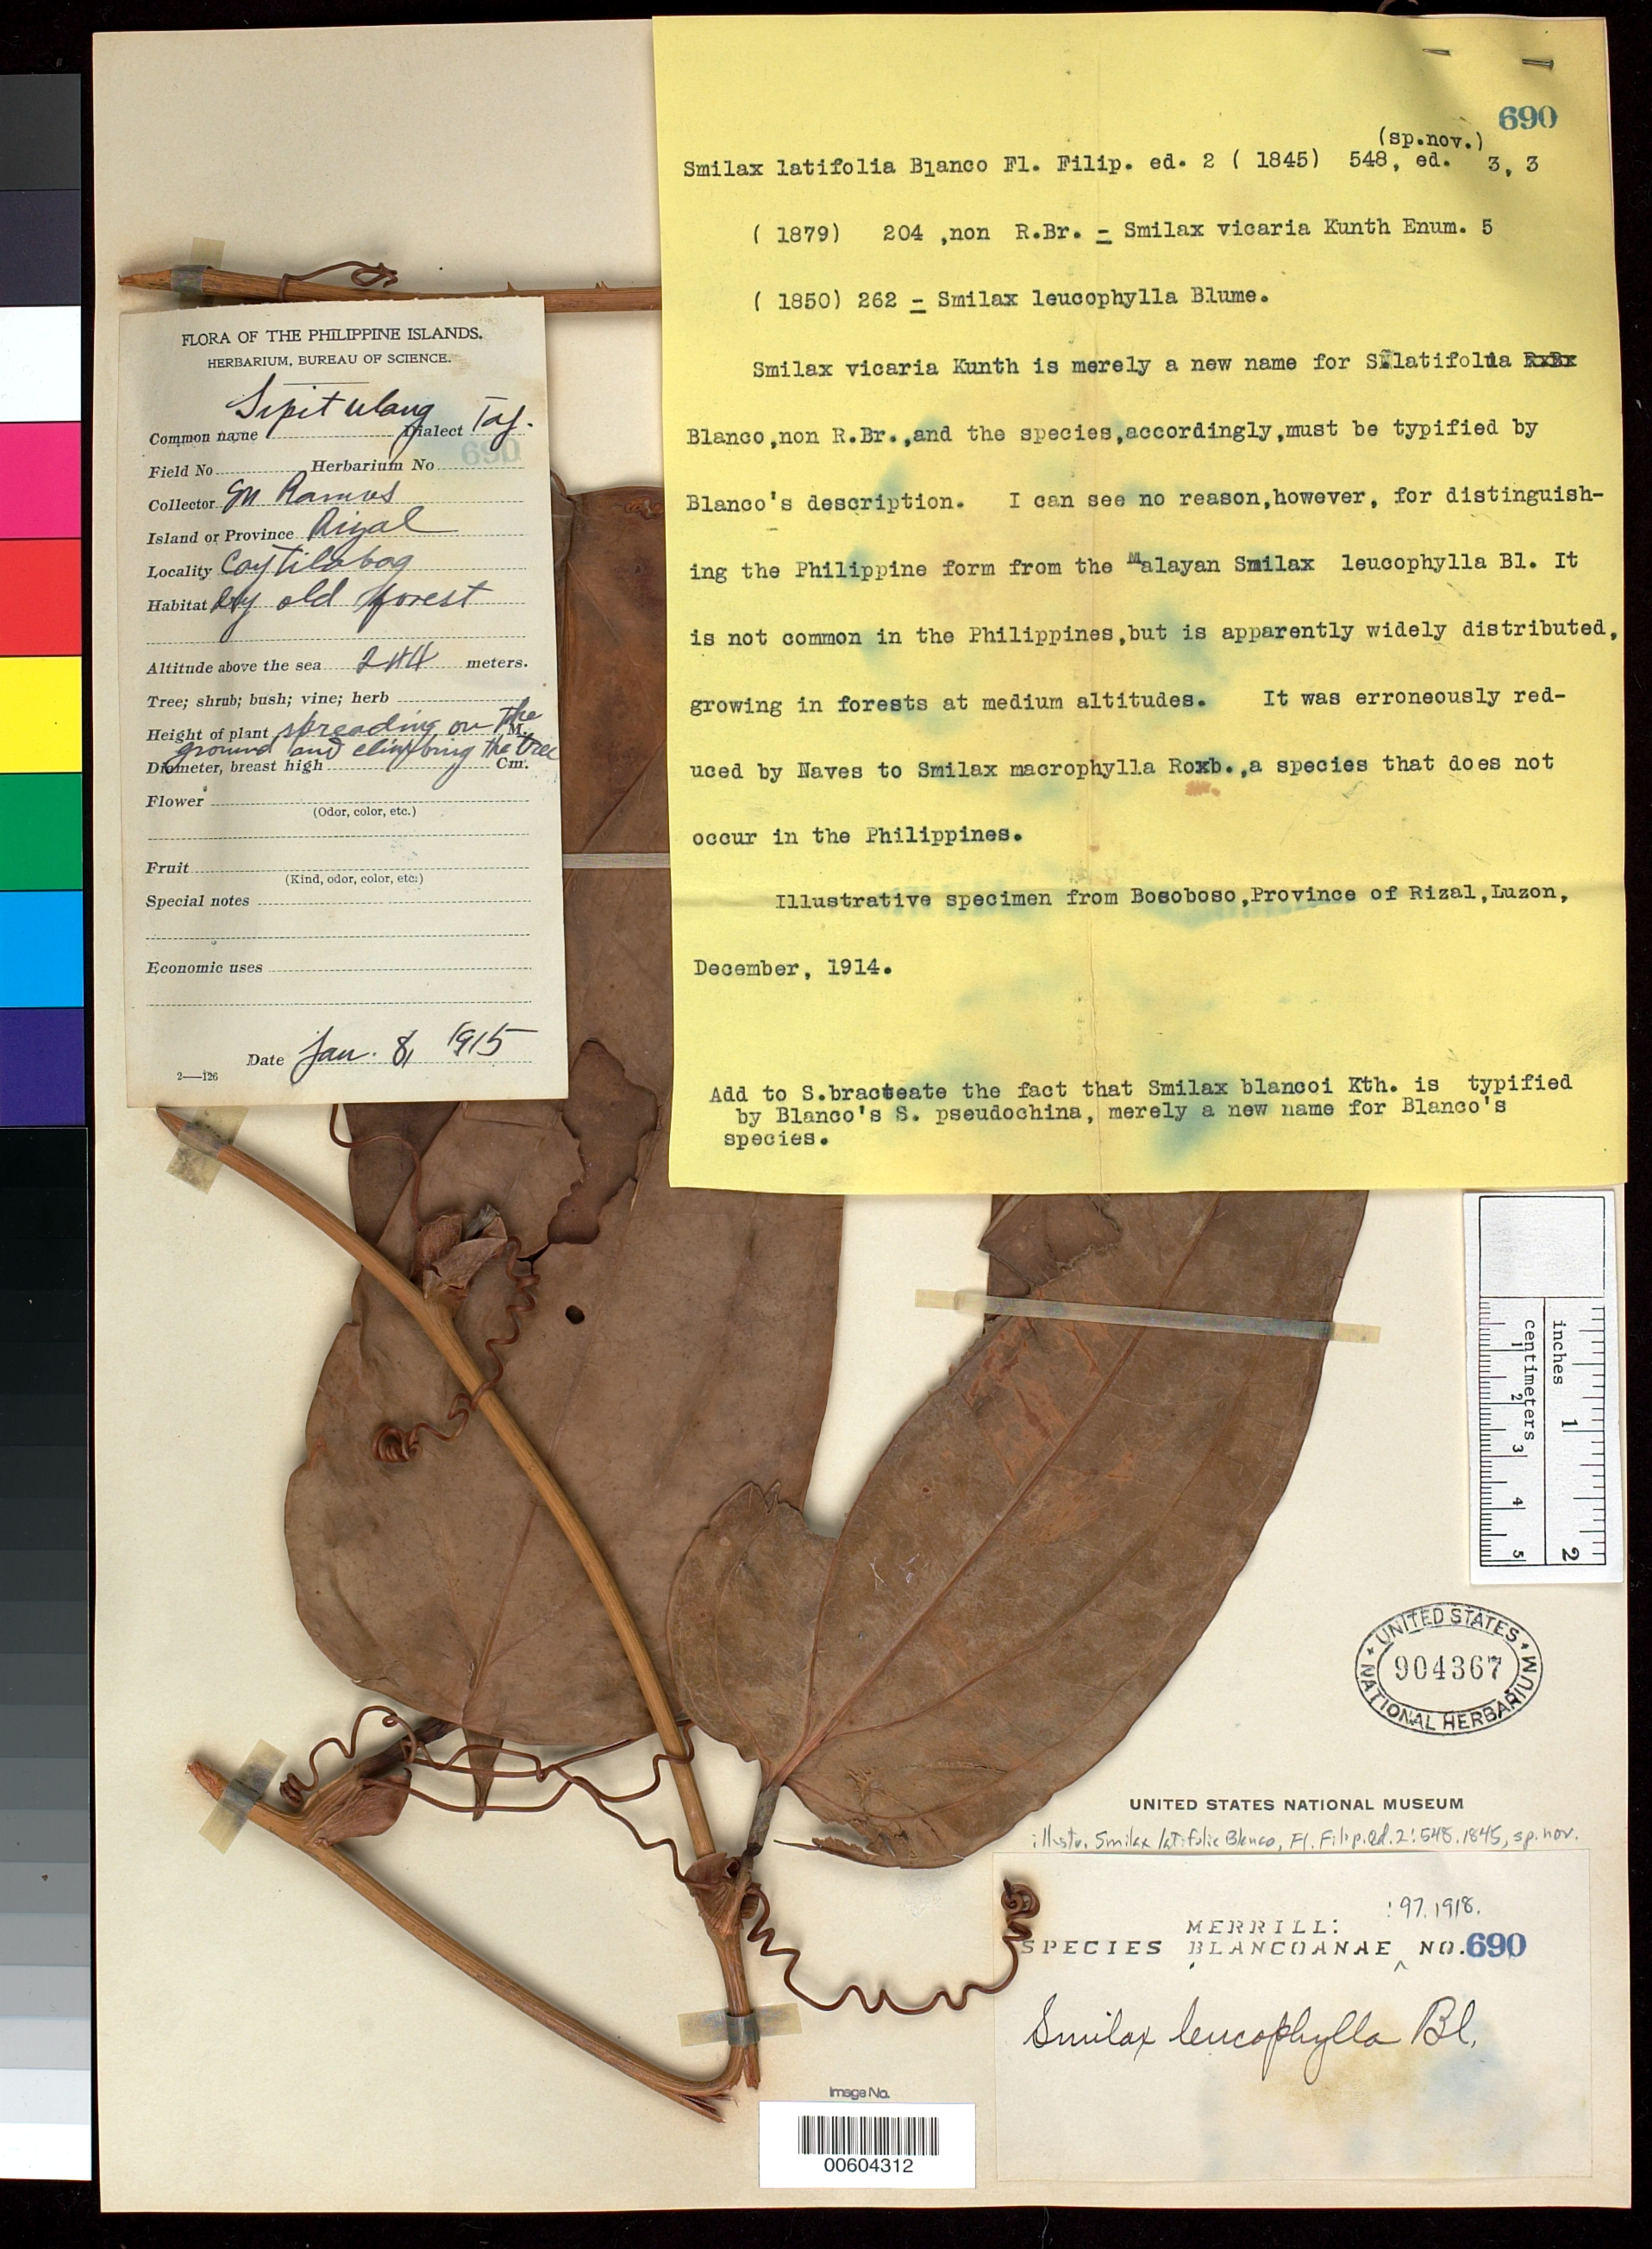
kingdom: Plantae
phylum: Tracheophyta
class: Liliopsida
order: Liliales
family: Smilacaceae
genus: Smilax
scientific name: Smilax latifolia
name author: Blanco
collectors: M. Ramos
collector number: Sp. Blancoan. 0690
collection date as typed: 08 Jan 1915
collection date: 1915-01-08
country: Philippines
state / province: Calabarzon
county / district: Rizal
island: Luzon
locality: Bosoboso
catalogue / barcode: US 904367